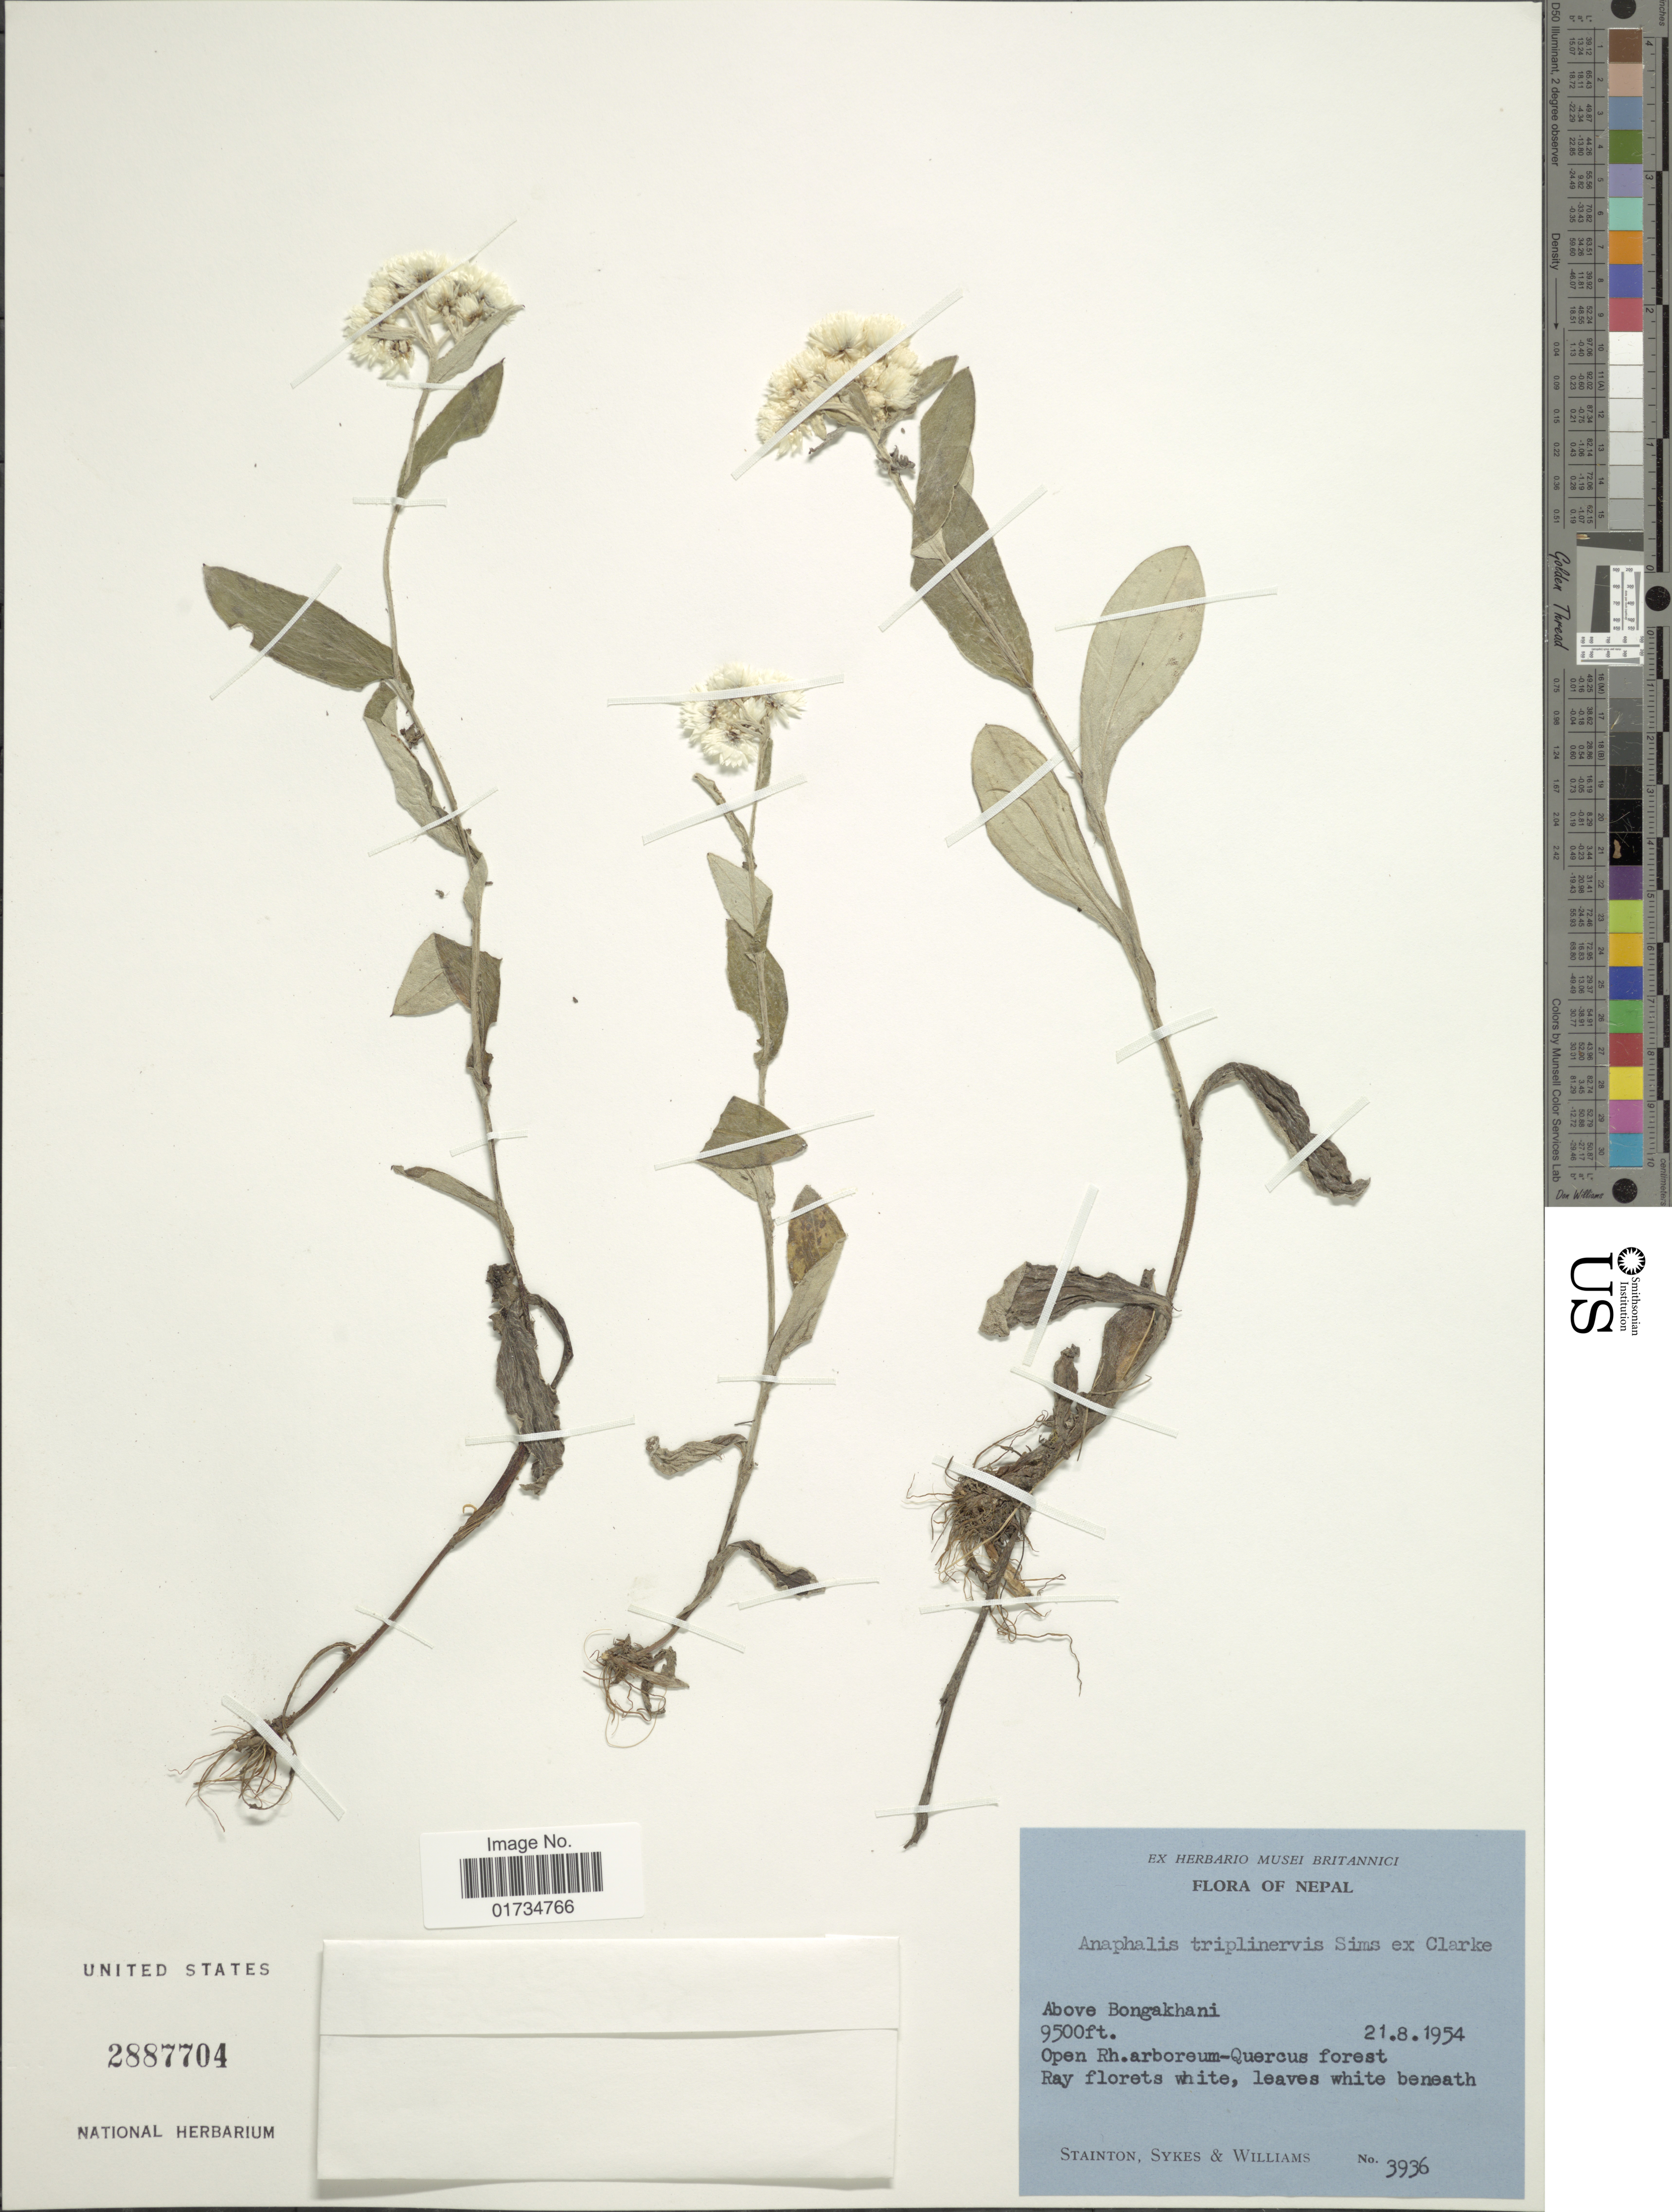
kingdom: Plantae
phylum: Tracheophyta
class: Magnoliopsida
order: Asterales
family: Asteraceae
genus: Anaphalis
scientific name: Anaphalis triplinervis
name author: (Sims) C.B. Clarke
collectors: -. Stainton, Sykes, -- & -- Williams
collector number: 3936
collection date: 1954-08-21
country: Nepal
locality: Nepal. Above Bongakhani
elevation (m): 2896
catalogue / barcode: US 2887704